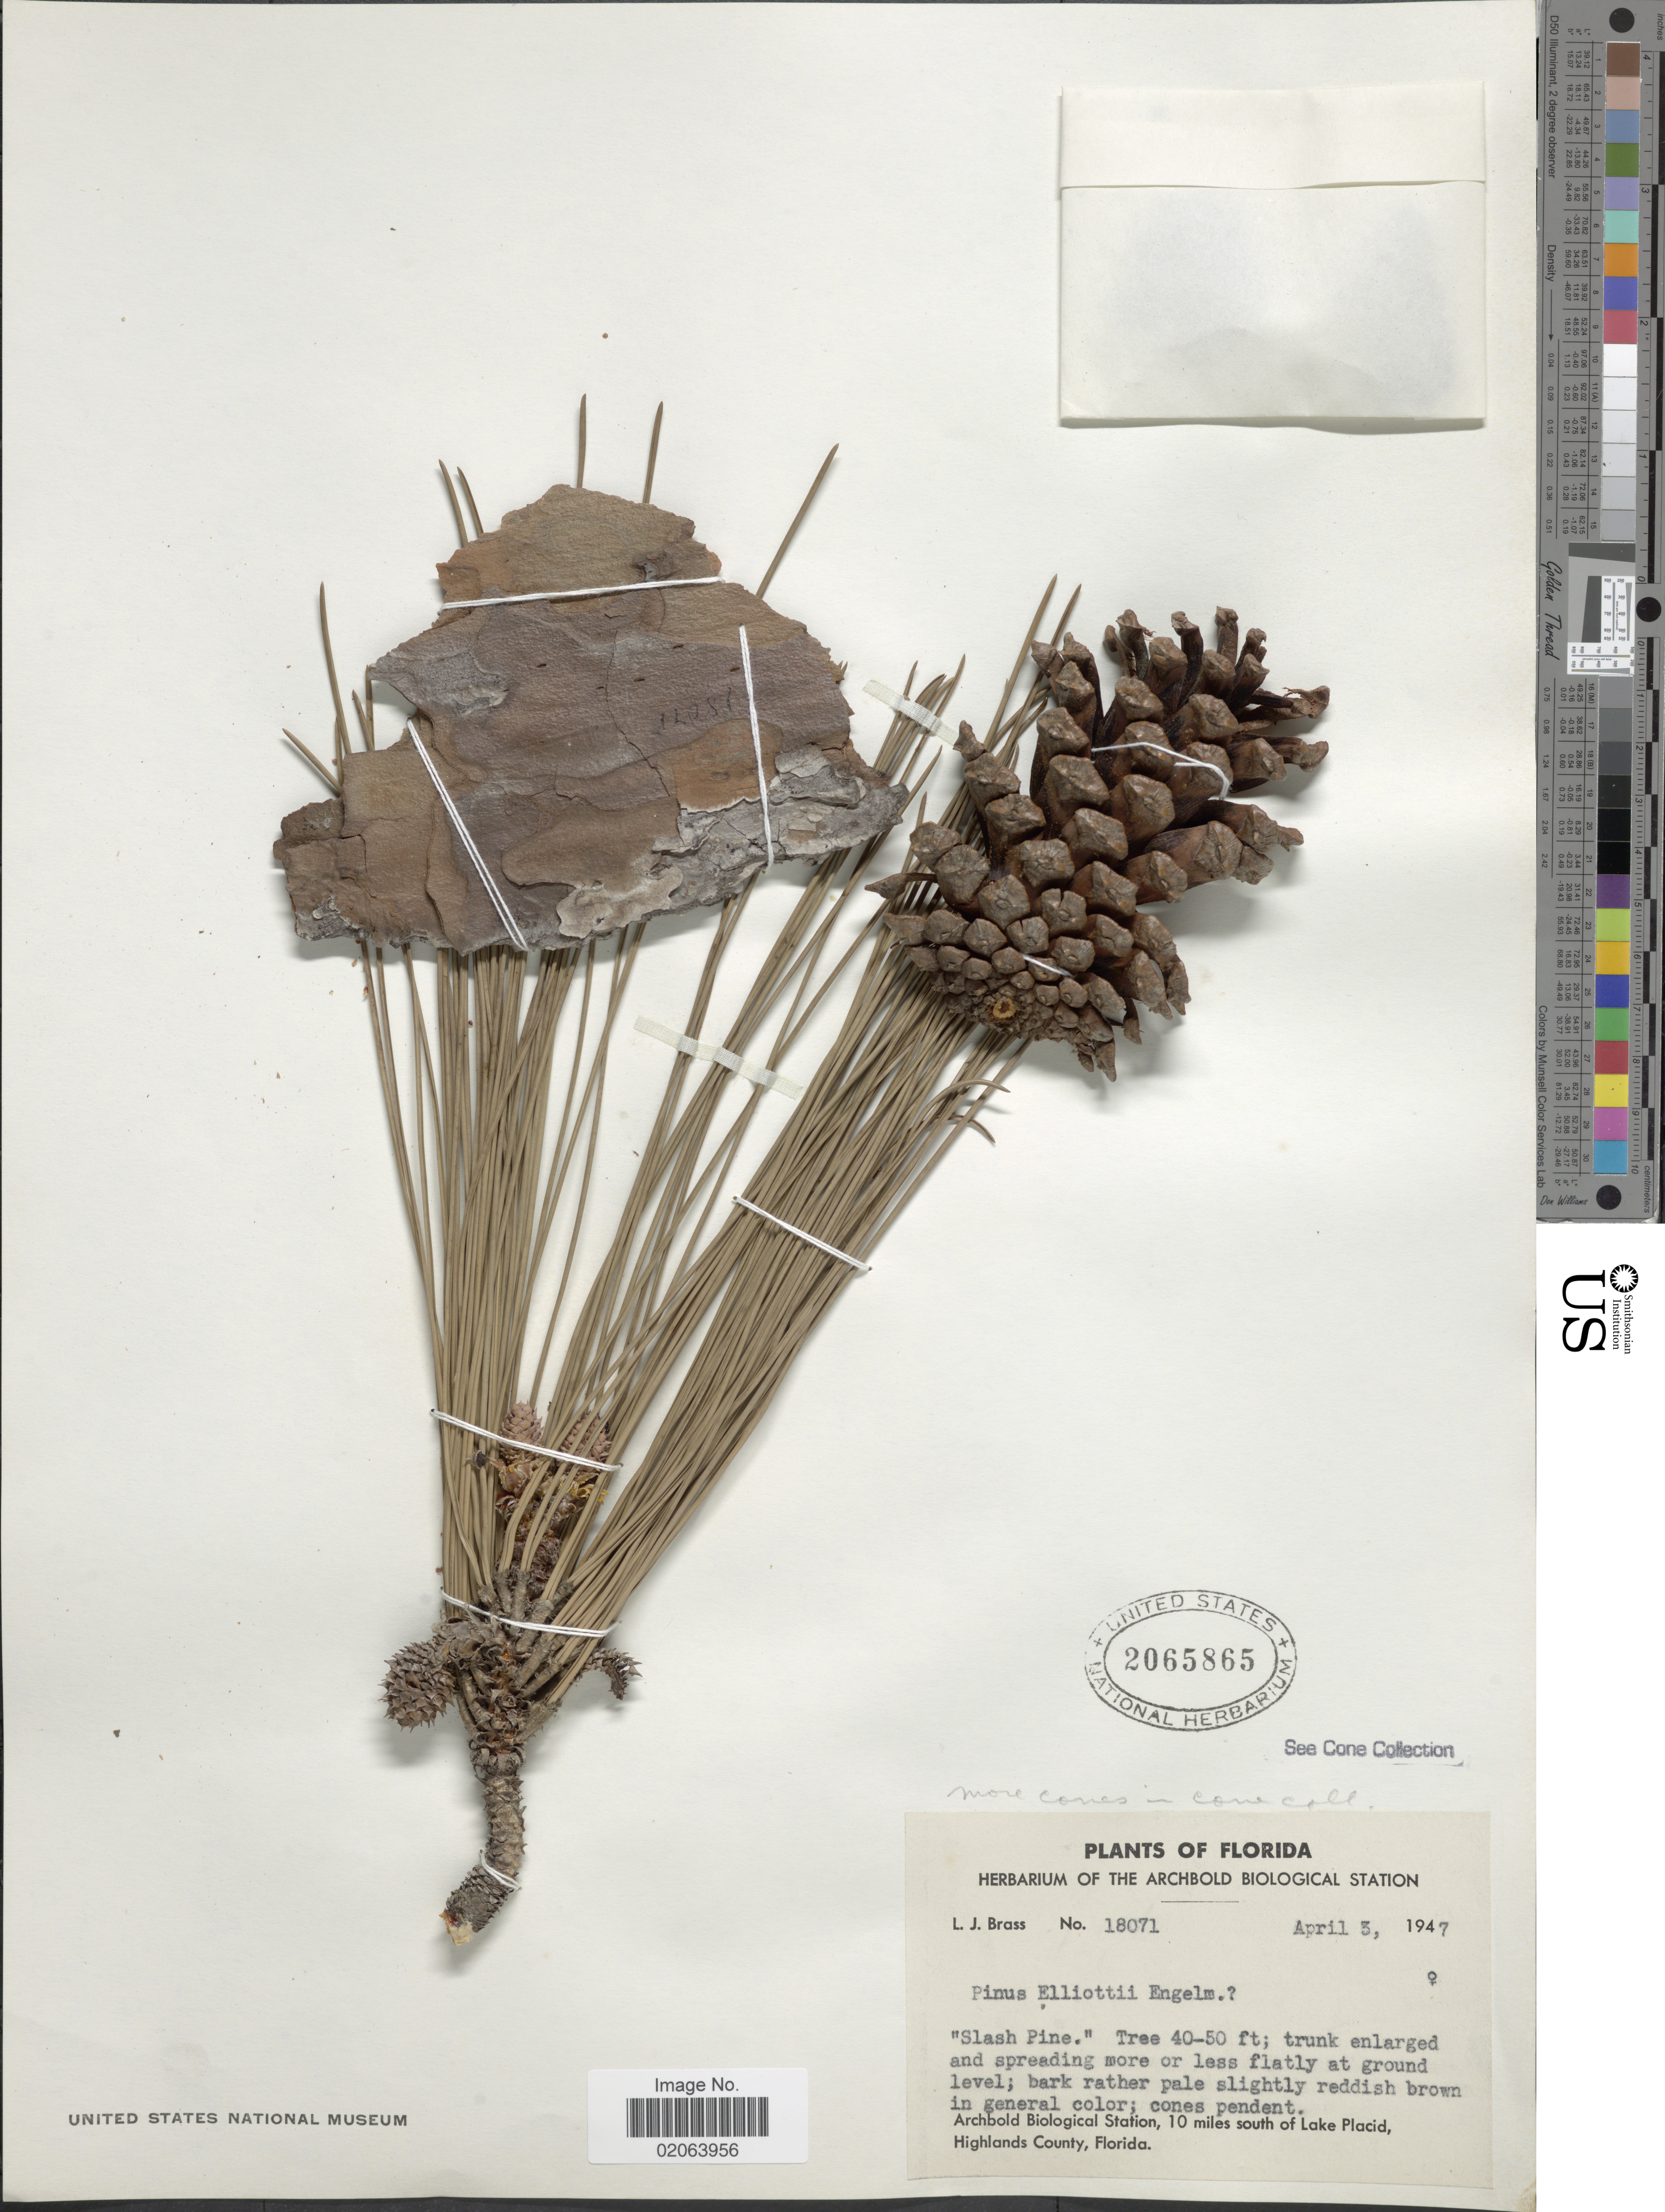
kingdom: Plantae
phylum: Tracheophyta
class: Pinopsida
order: Pinales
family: Pinaceae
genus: Pinus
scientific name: Pinus elliottii var. densa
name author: Little & K.W. Dorman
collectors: L. J. Brass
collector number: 18071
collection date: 1947-04-03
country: United States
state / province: Florida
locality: Archbold Biological Station, 10 miles south of Lake Placid, Highlands County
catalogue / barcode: US 2065865